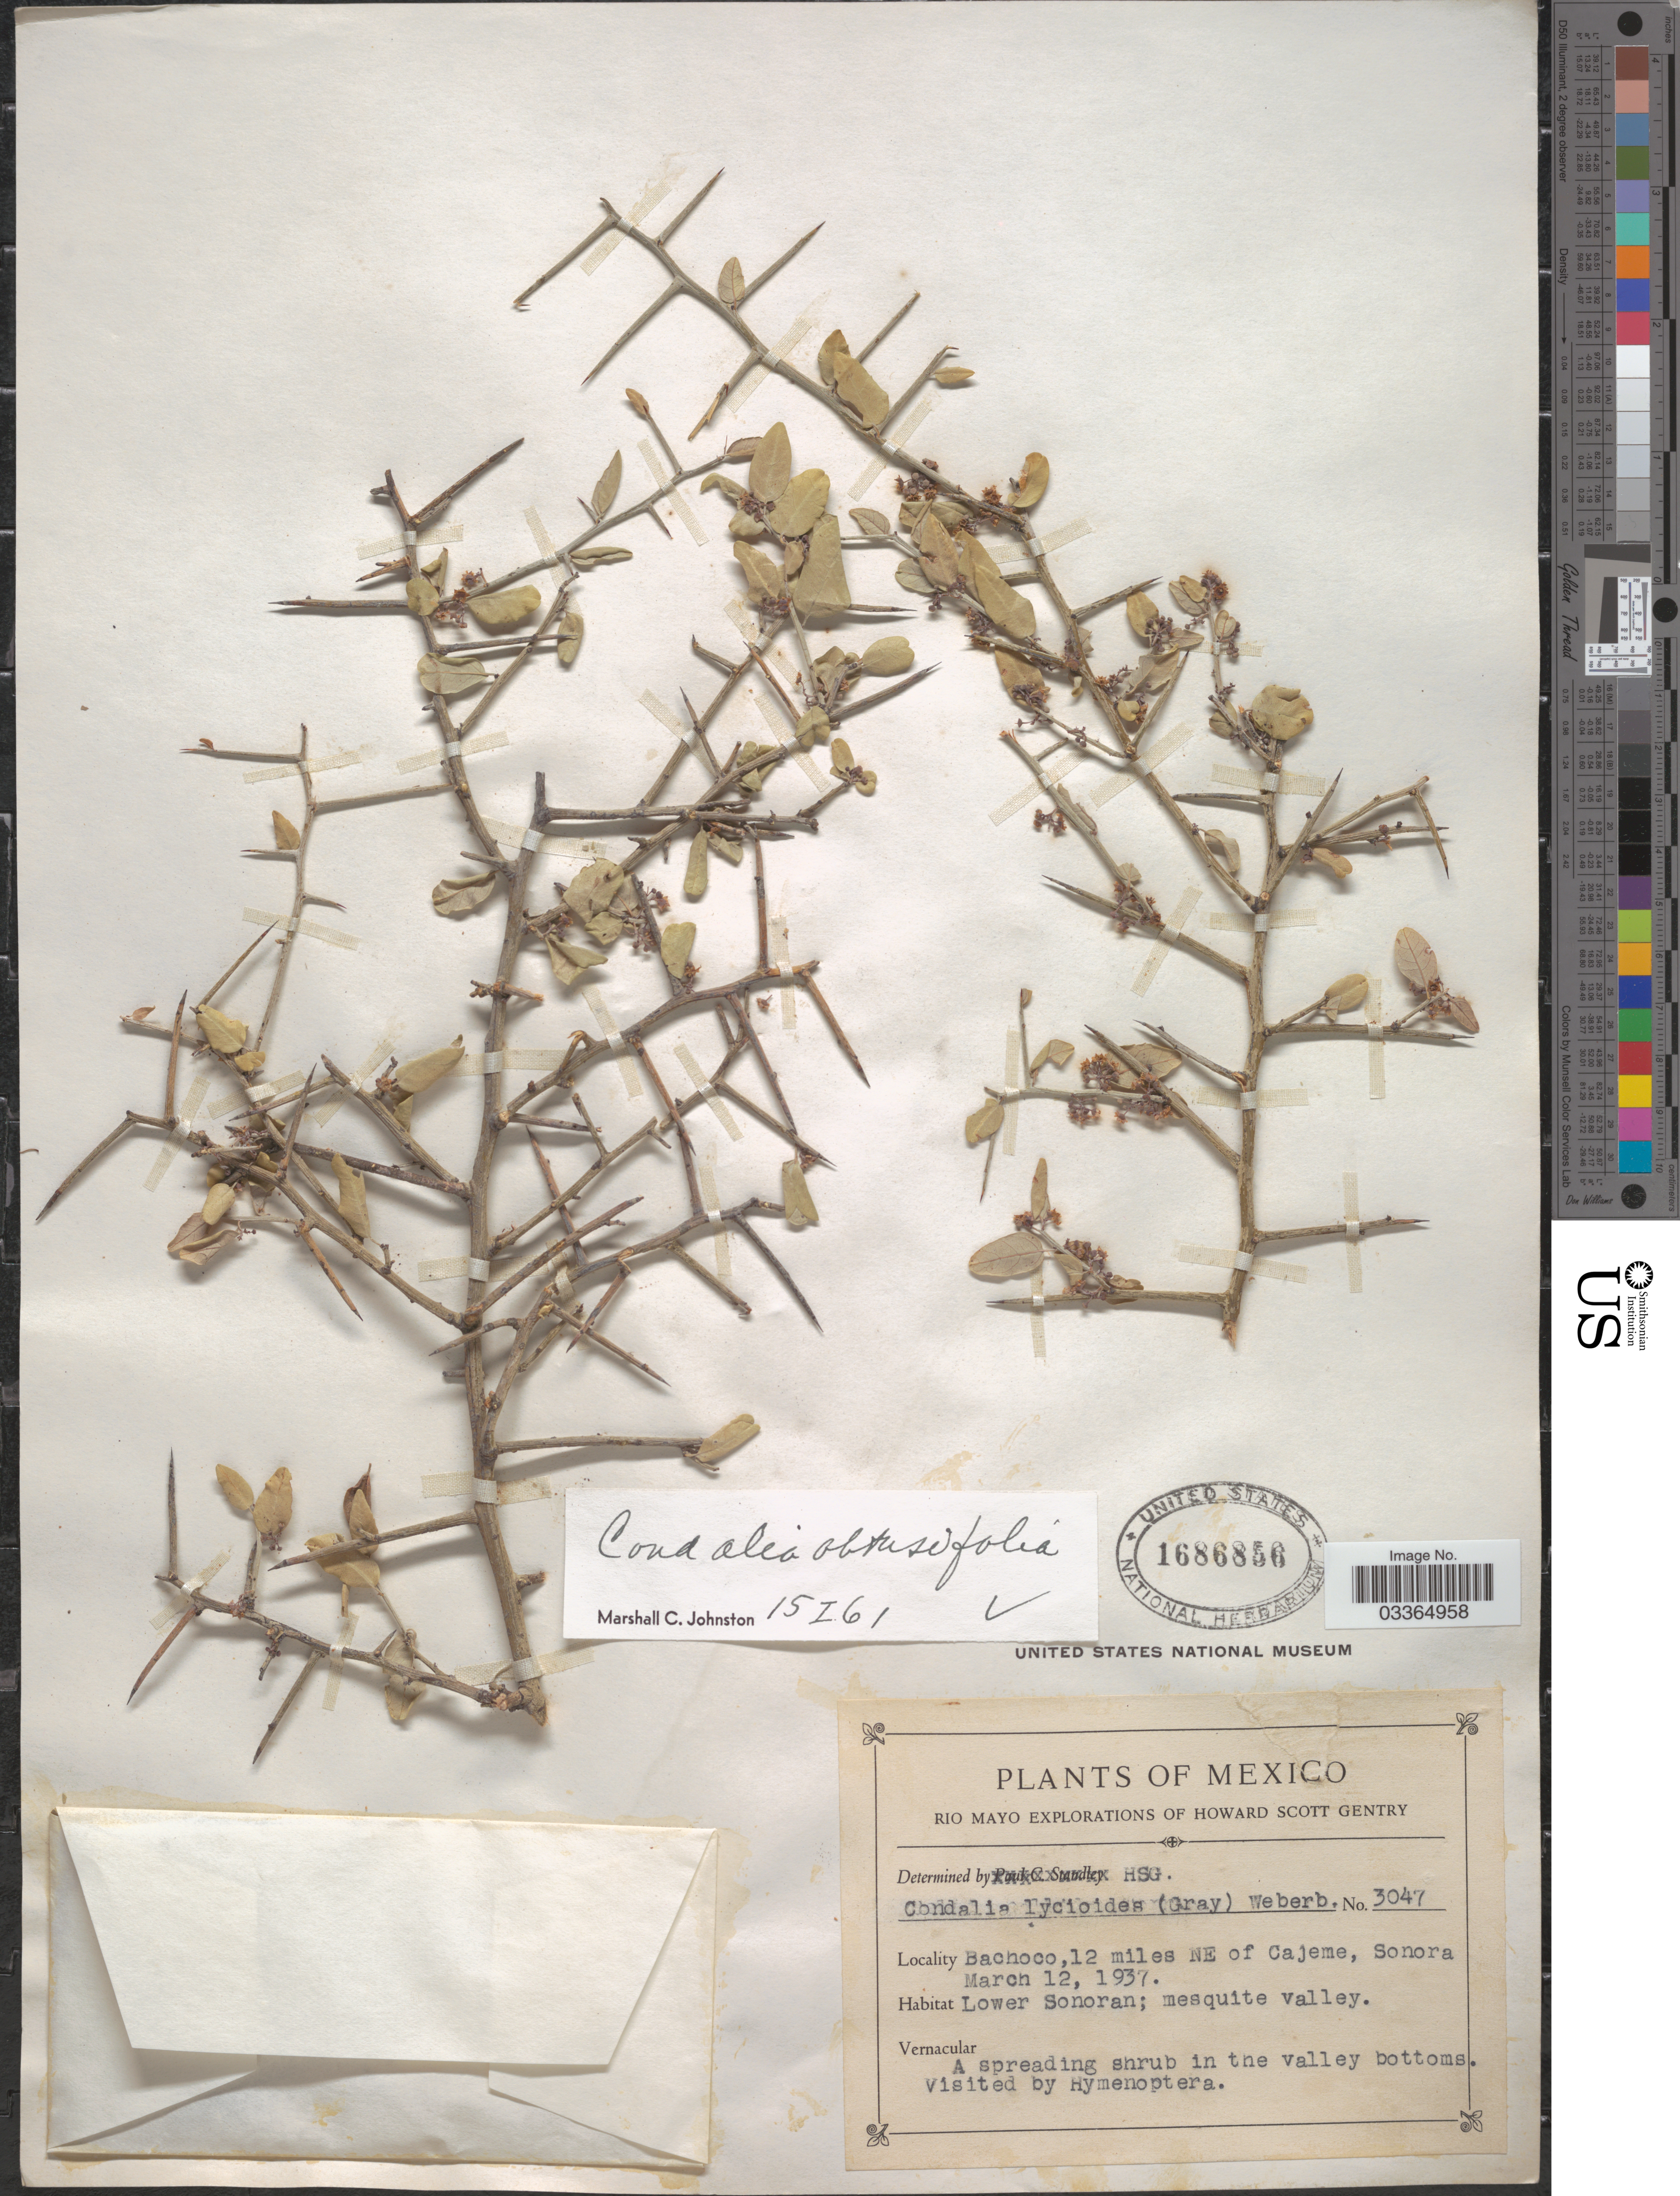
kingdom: Plantae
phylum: Tracheophyta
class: Magnoliopsida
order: Rosales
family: Rhamnaceae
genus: Condalia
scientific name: Condalia obtusifolia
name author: (Hook. ex Torr. & A. Gray) Weberb.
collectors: H. S. Gentry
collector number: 3047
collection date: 1937-03-12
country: Mexico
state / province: Sonora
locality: Rio Mayo, Bachoco, 12 miles NE of Cajeme. Lower Sonoran.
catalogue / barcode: US 1686856